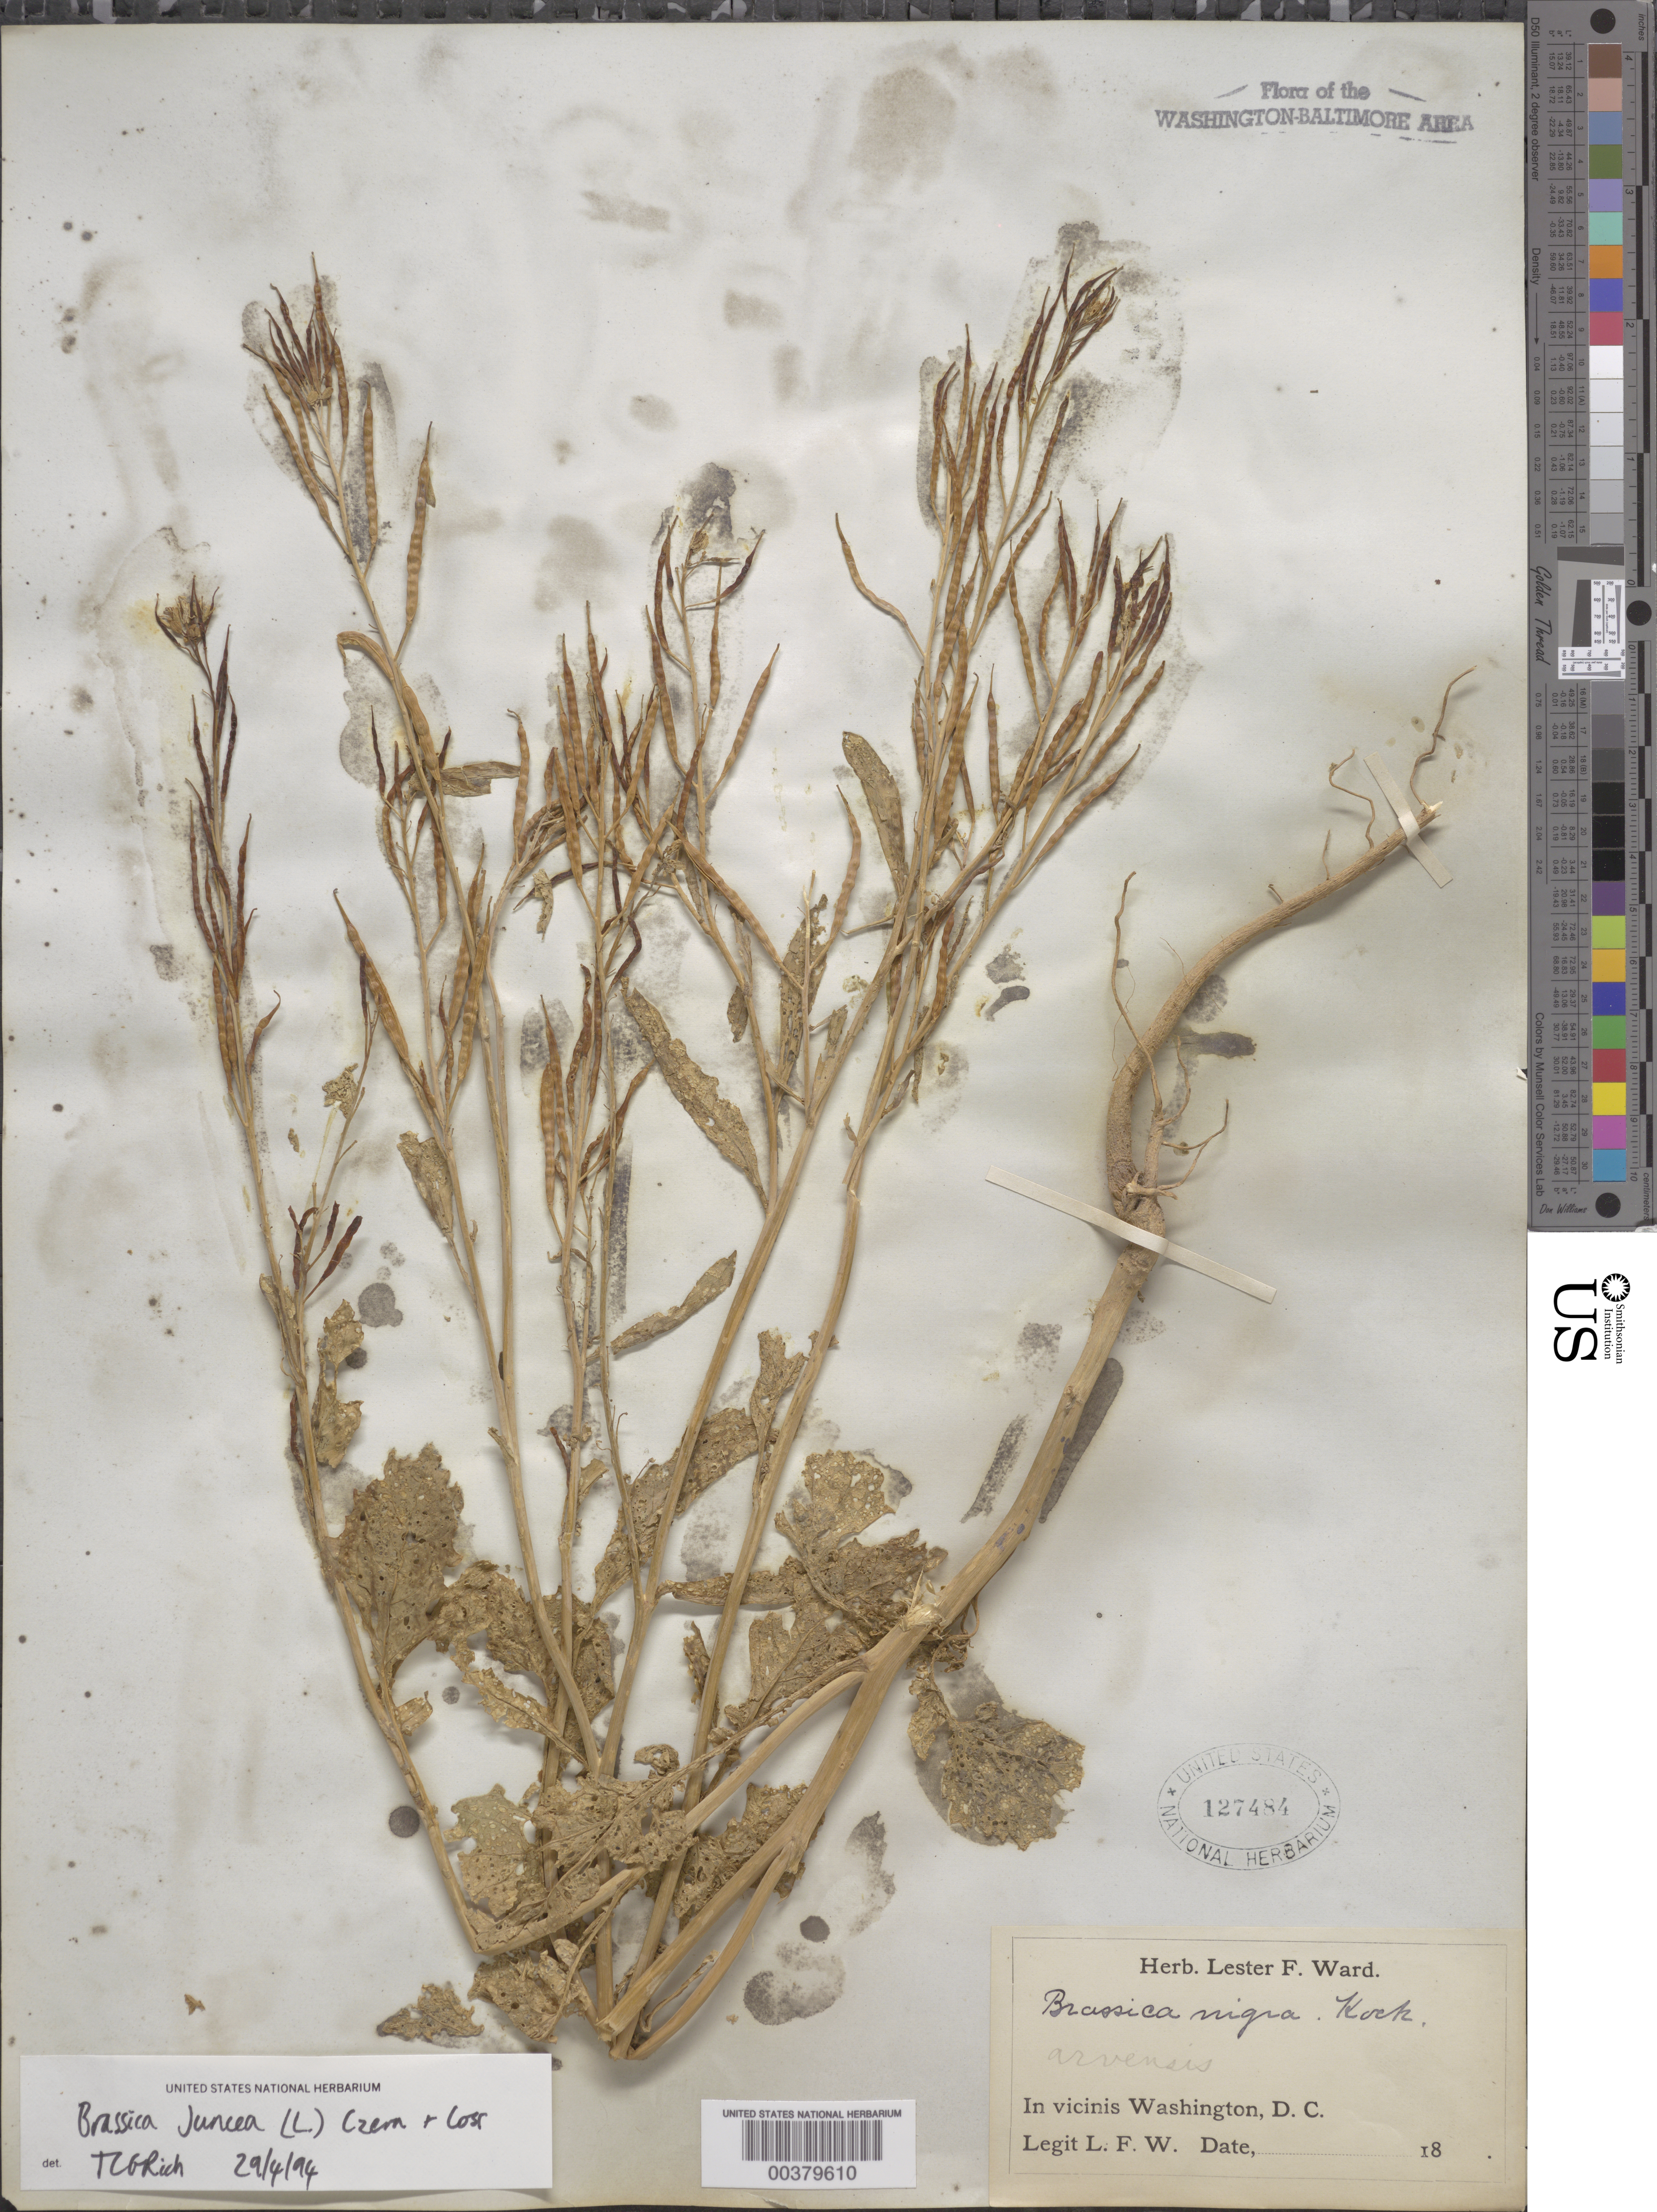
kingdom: Plantae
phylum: Tracheophyta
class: Magnoliopsida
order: Brassicales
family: Brassicaceae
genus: Brassica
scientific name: Brassica juncea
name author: (L.) Czern.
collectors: L. F. Ward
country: United States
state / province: District of Columbia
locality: Washington DC Area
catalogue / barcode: US 127484